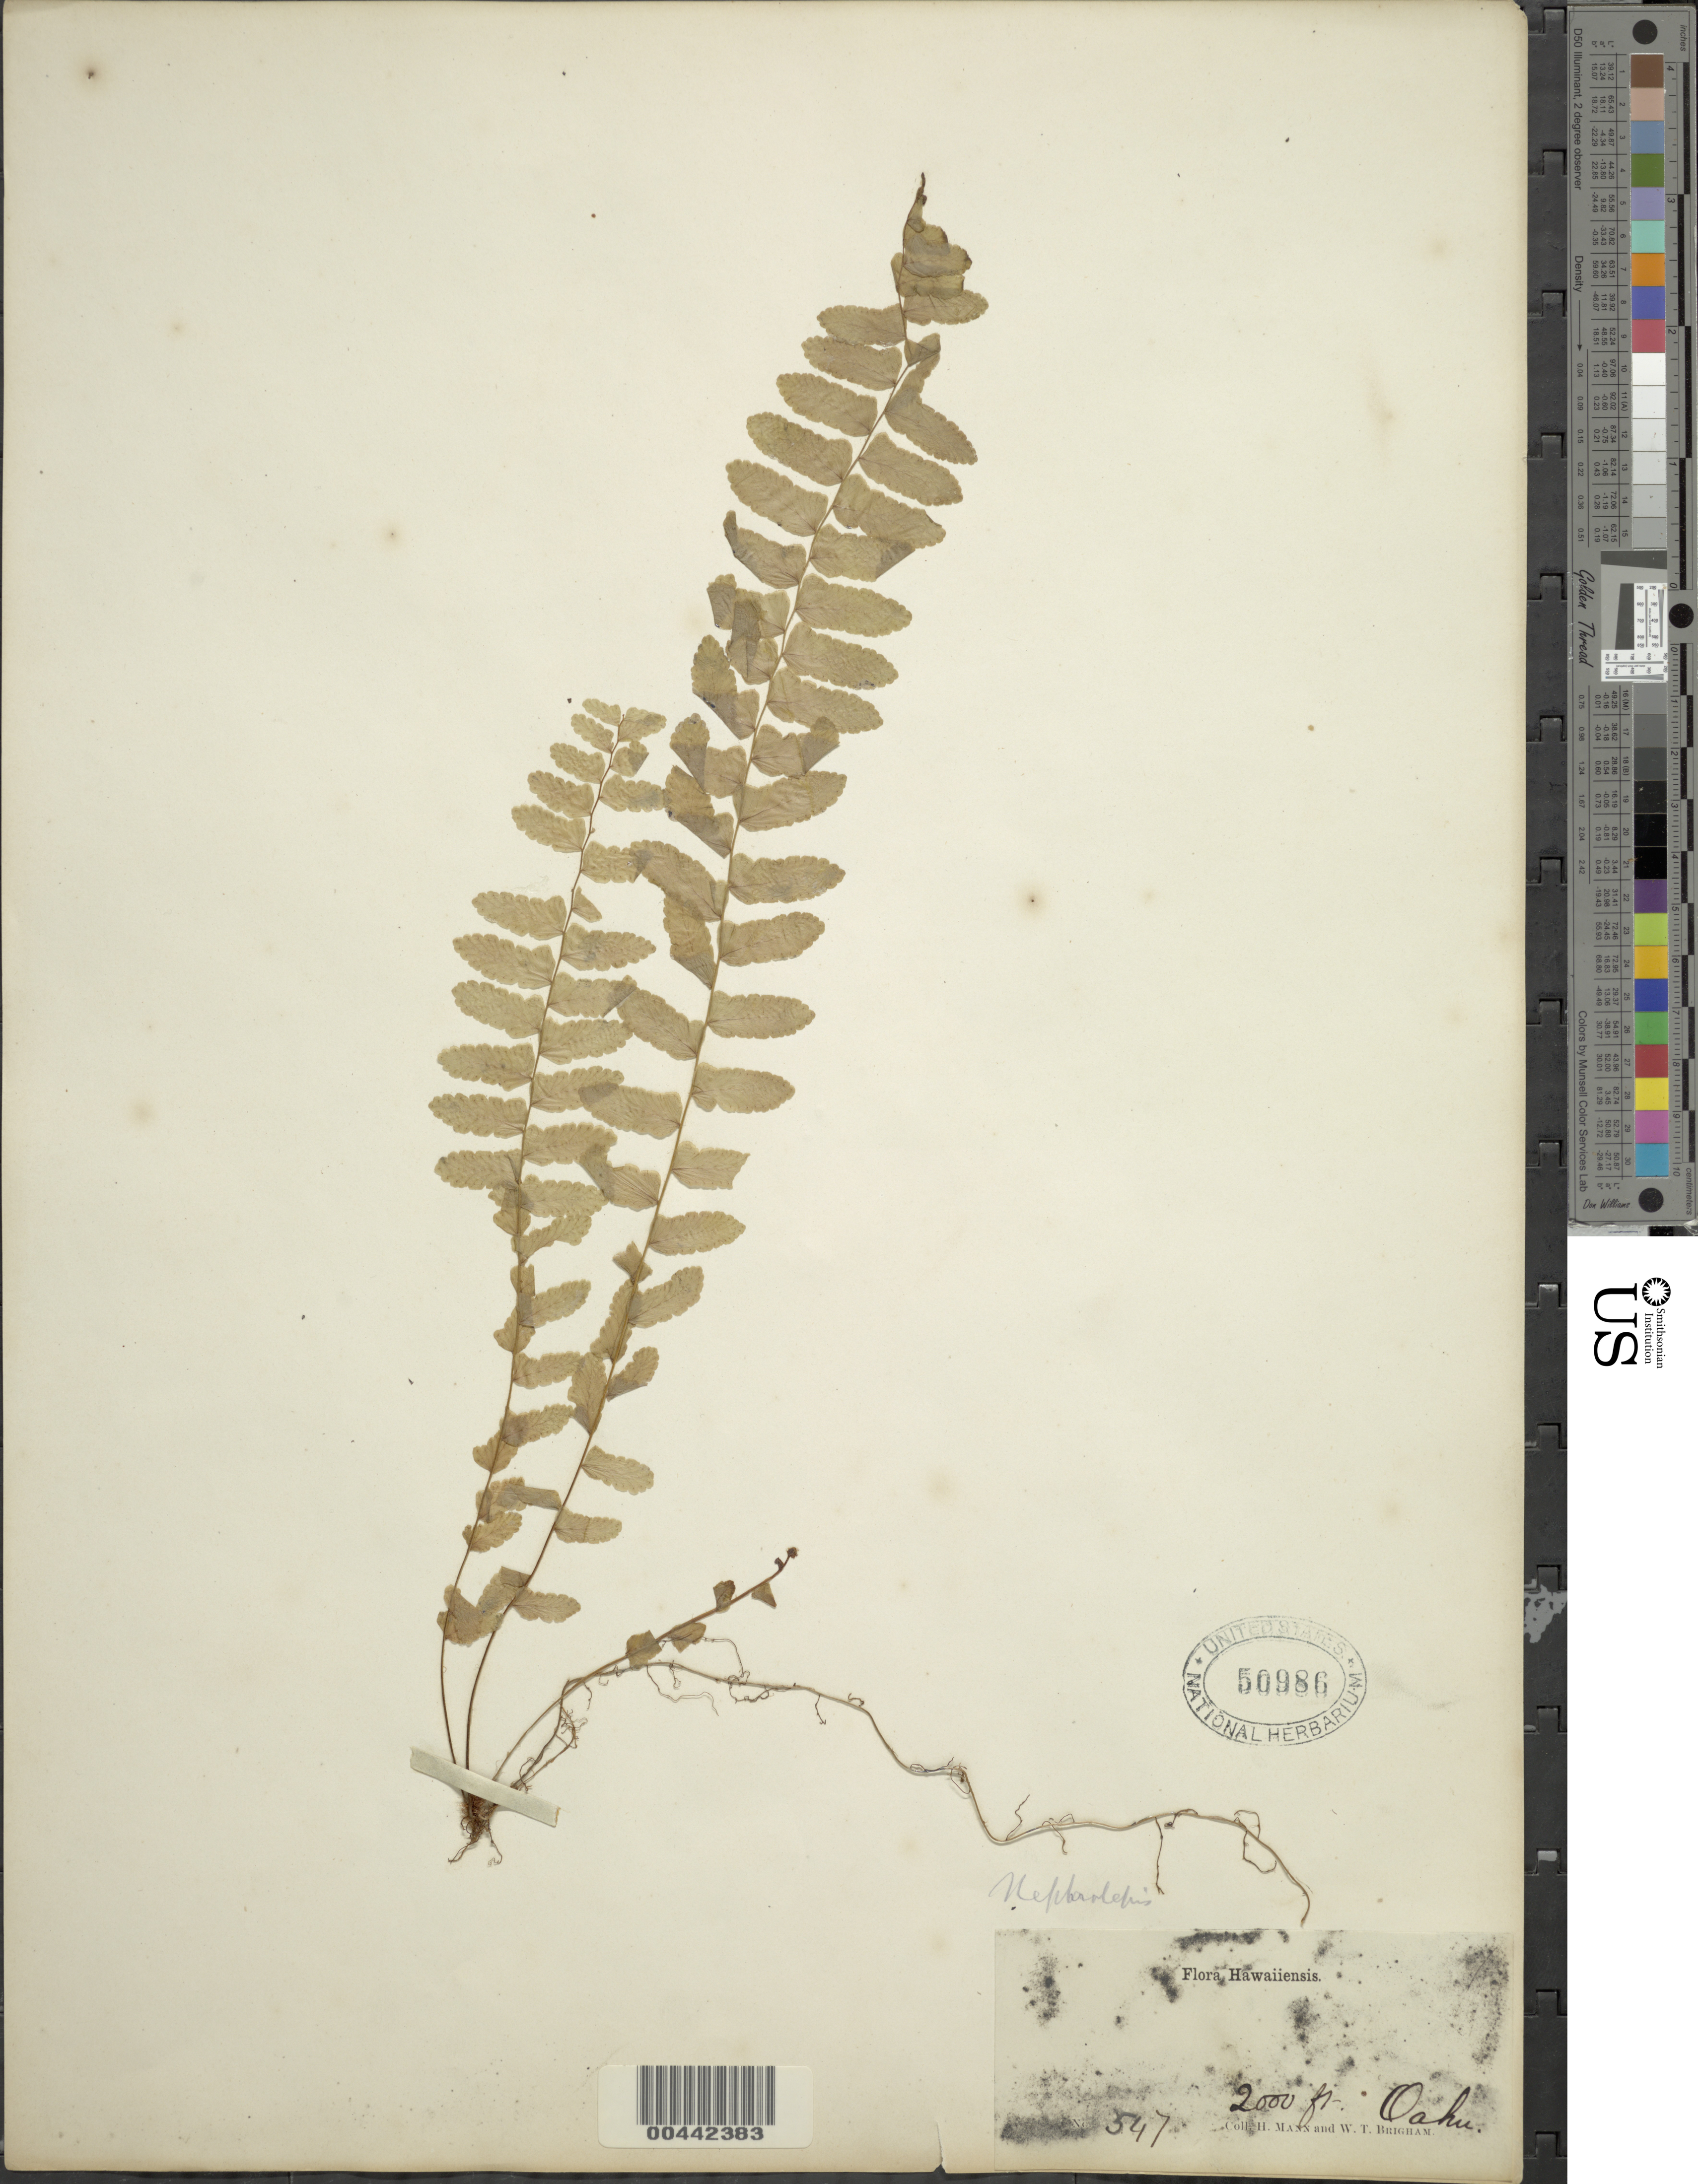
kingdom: Plantae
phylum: Tracheophyta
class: Polypodiopsida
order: Polypodiales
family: Nephrolepidaceae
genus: Nephrolepis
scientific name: Nephrolepis sp.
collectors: H. Mann & W. T. Brigham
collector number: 547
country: United States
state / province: Hawaii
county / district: Honolulu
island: Oahu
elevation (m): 610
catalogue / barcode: US 50986